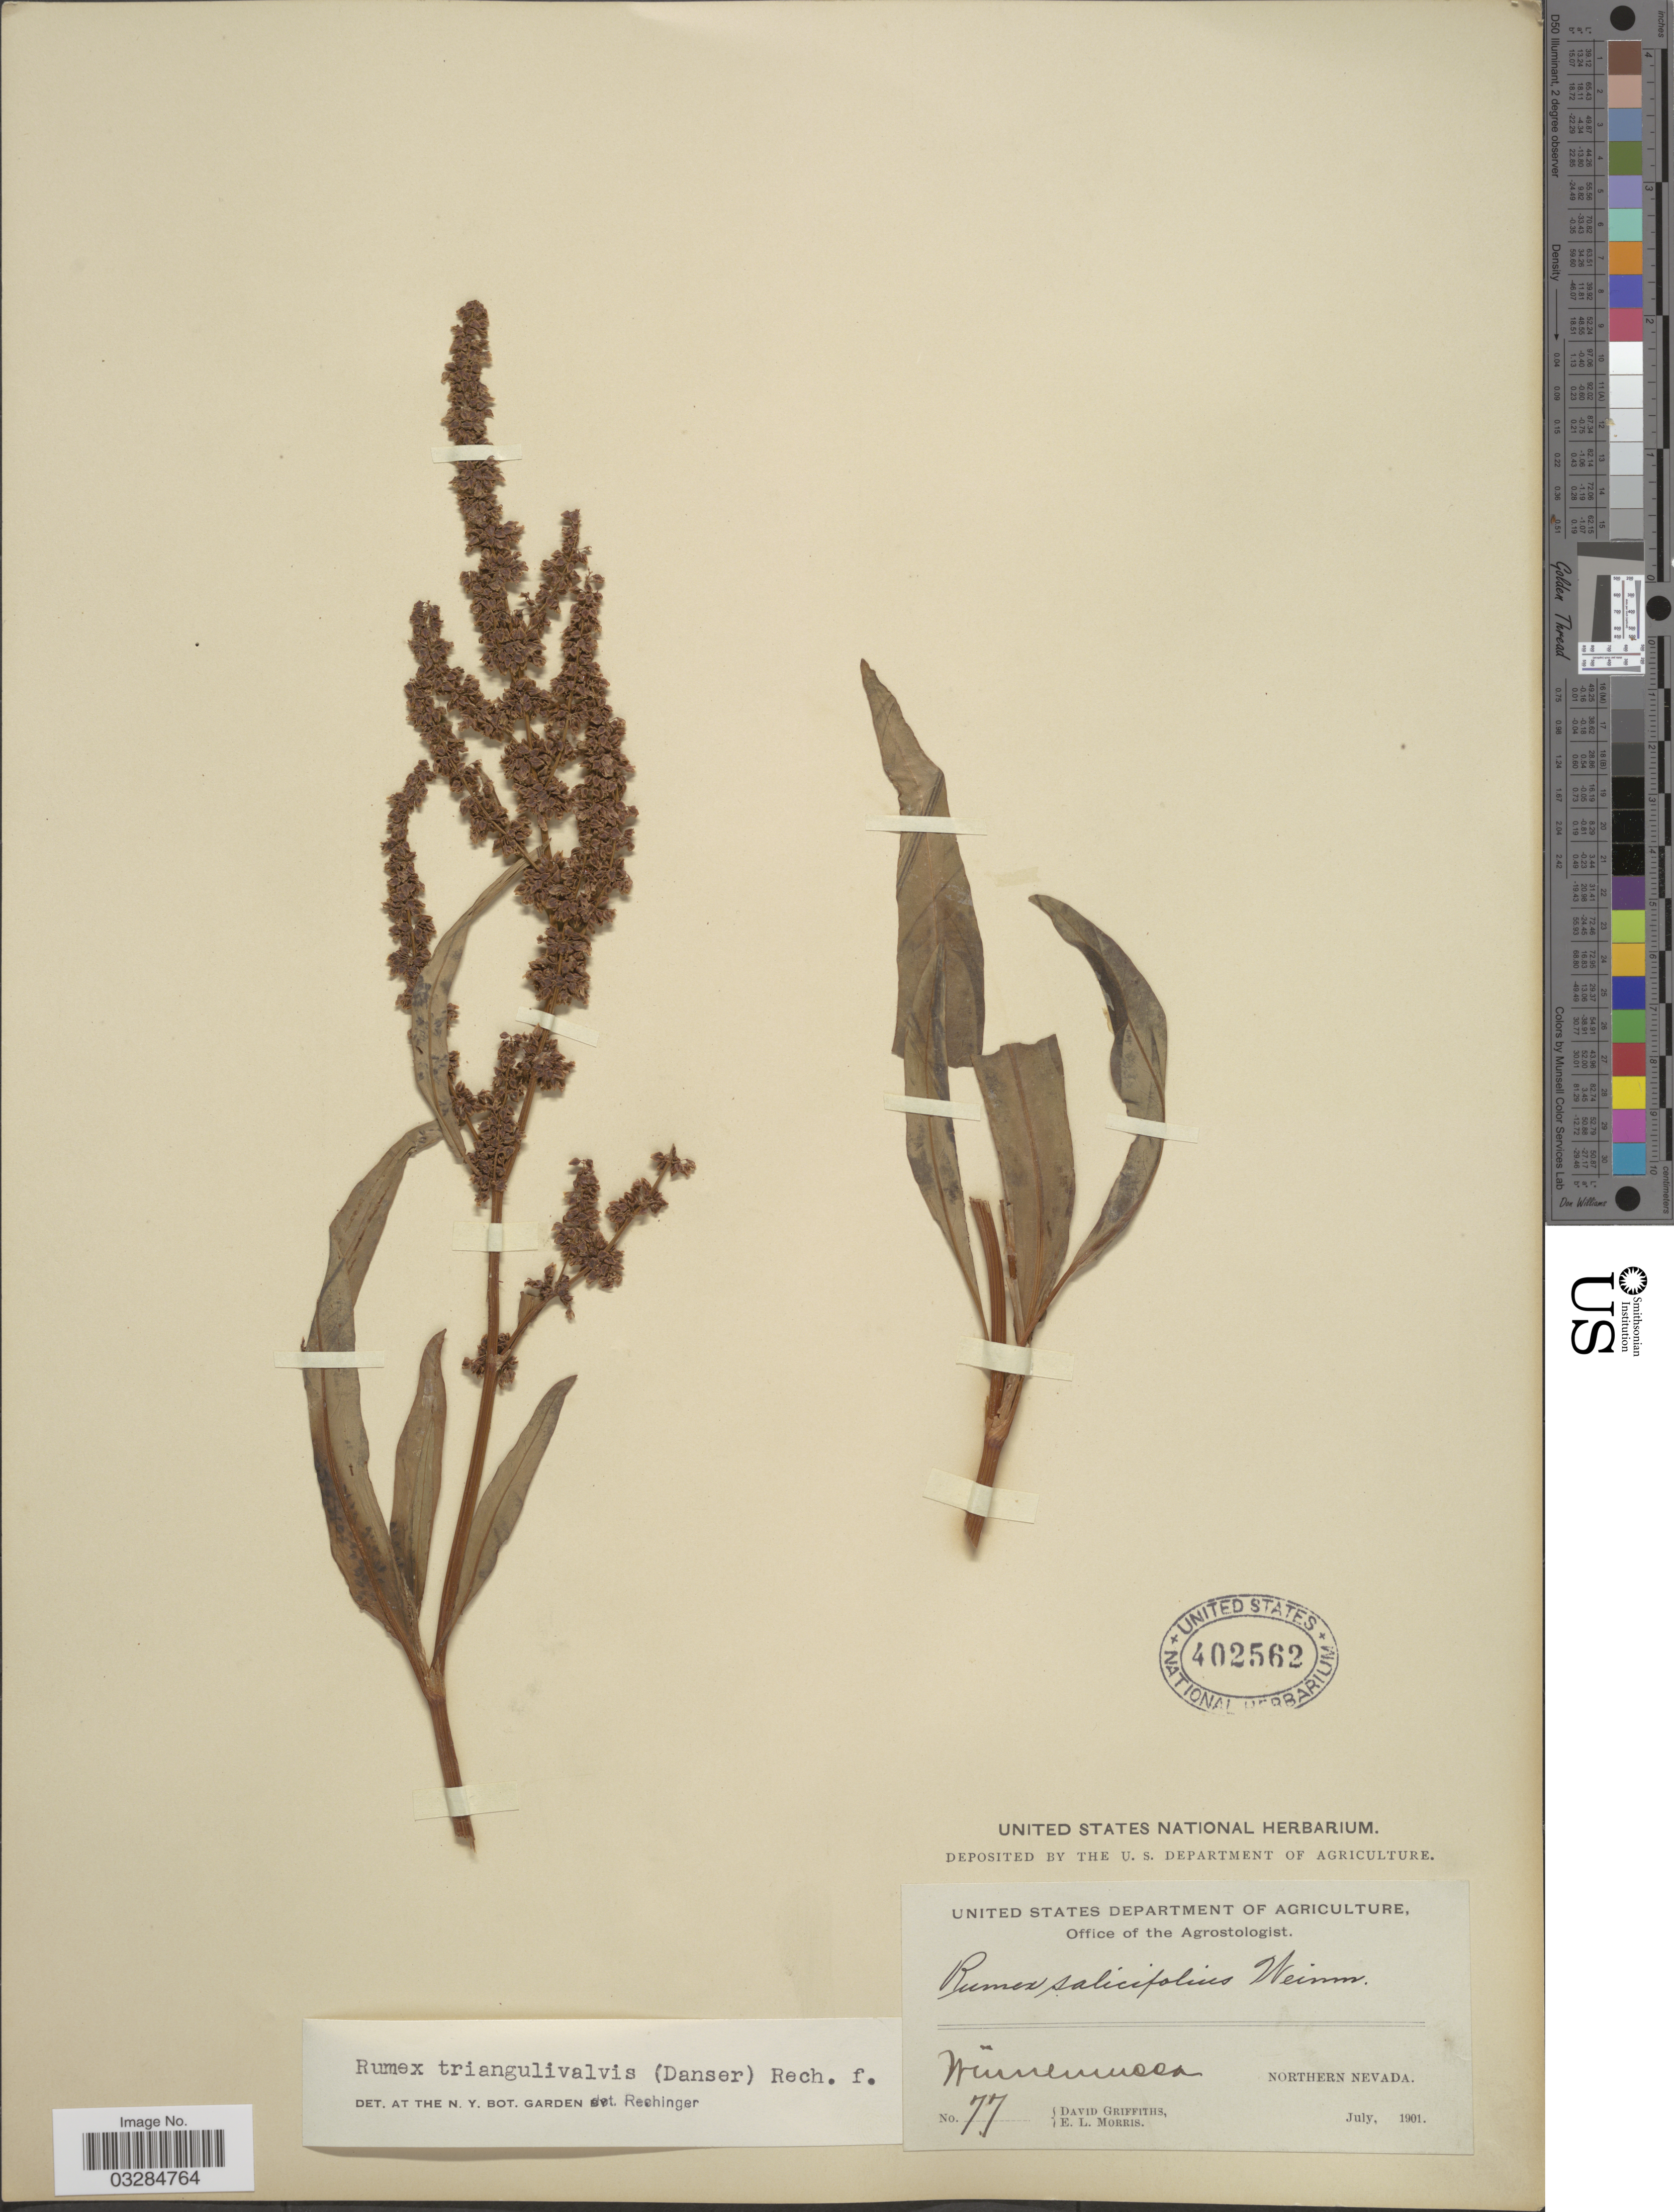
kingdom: Plantae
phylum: Tracheophyta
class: Magnoliopsida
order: Caryophyllales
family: Polygonaceae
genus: Rumex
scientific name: Rumex triangulivalvis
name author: (Danser) Rech. f.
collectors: D. Griffiths & E. Morris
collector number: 77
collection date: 1901-07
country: United States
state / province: Nevada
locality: Winnemucca. Northern Nevada.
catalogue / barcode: US 402562